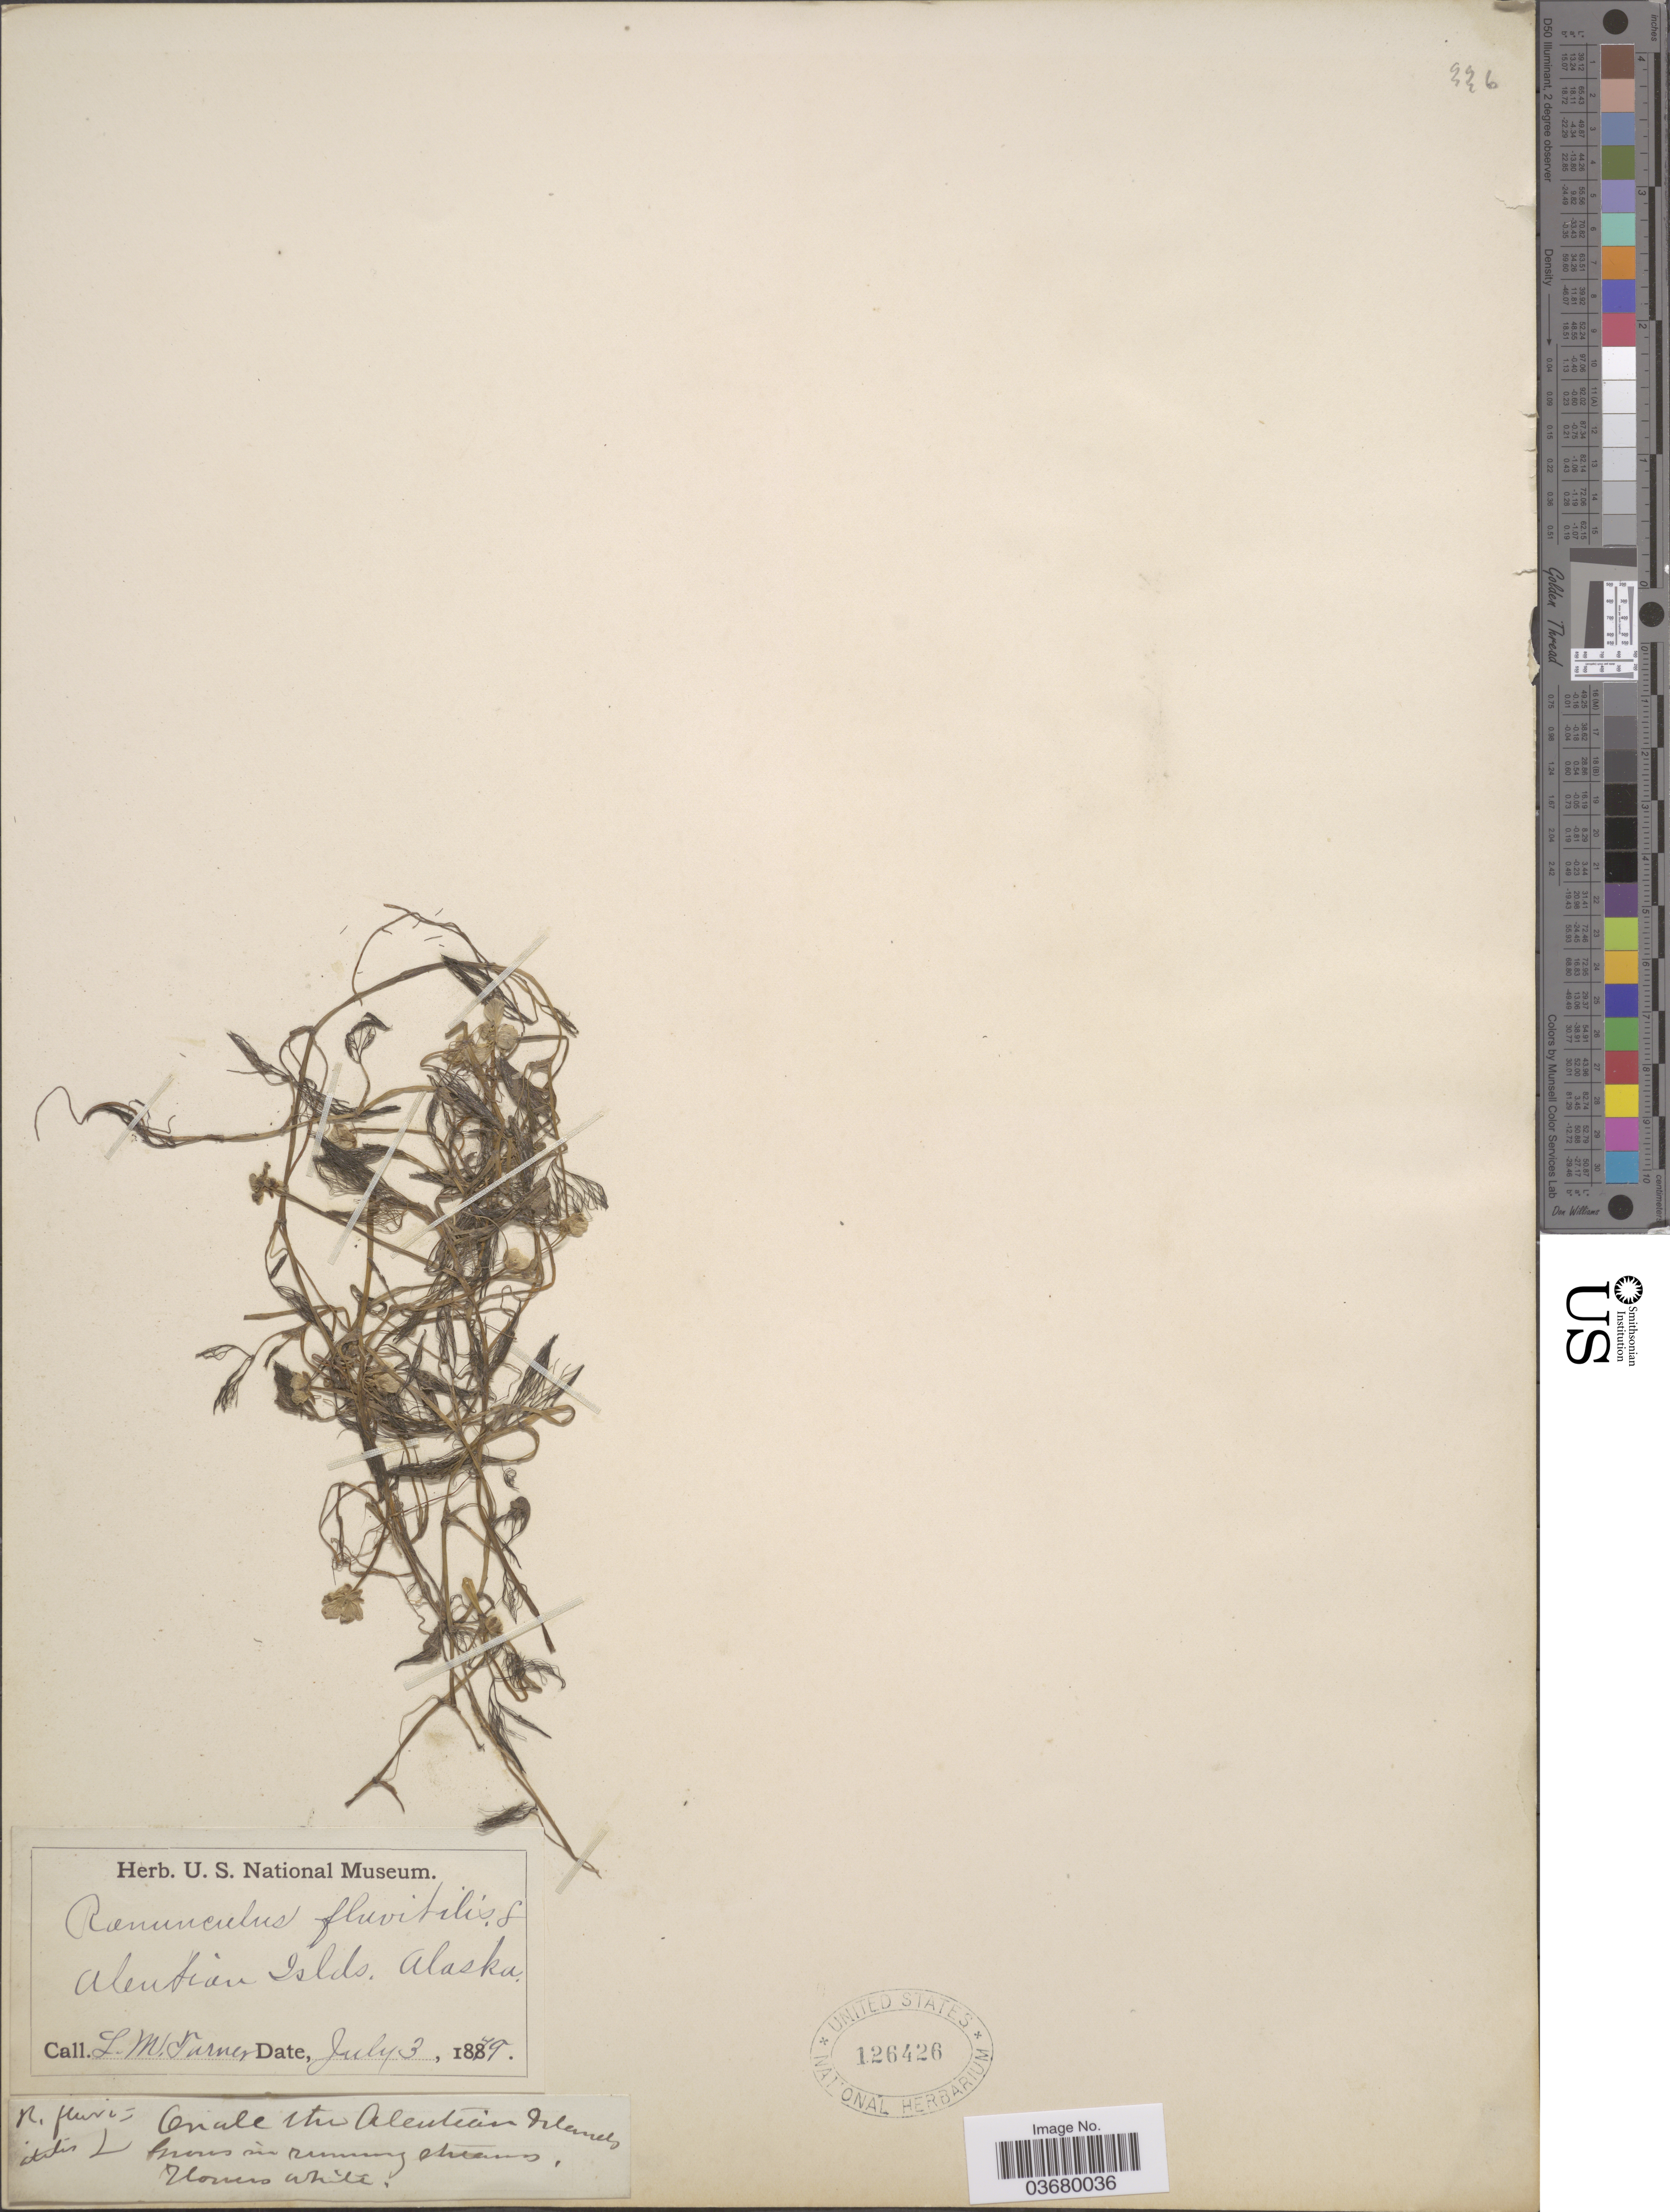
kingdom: Plantae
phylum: Tracheophyta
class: Magnoliopsida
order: Ranunculales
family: Ranunculaceae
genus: Ranunculus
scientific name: Ranunculus trichophyllus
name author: Chaix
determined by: Strong, Mark T., (BOT), Smithsonian Institution - National Museum of Natural History (UNITED STATES)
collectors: L. M. Turner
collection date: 1879-07-03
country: United States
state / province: Alaska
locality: Aleutian Islds.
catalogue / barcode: US 126426